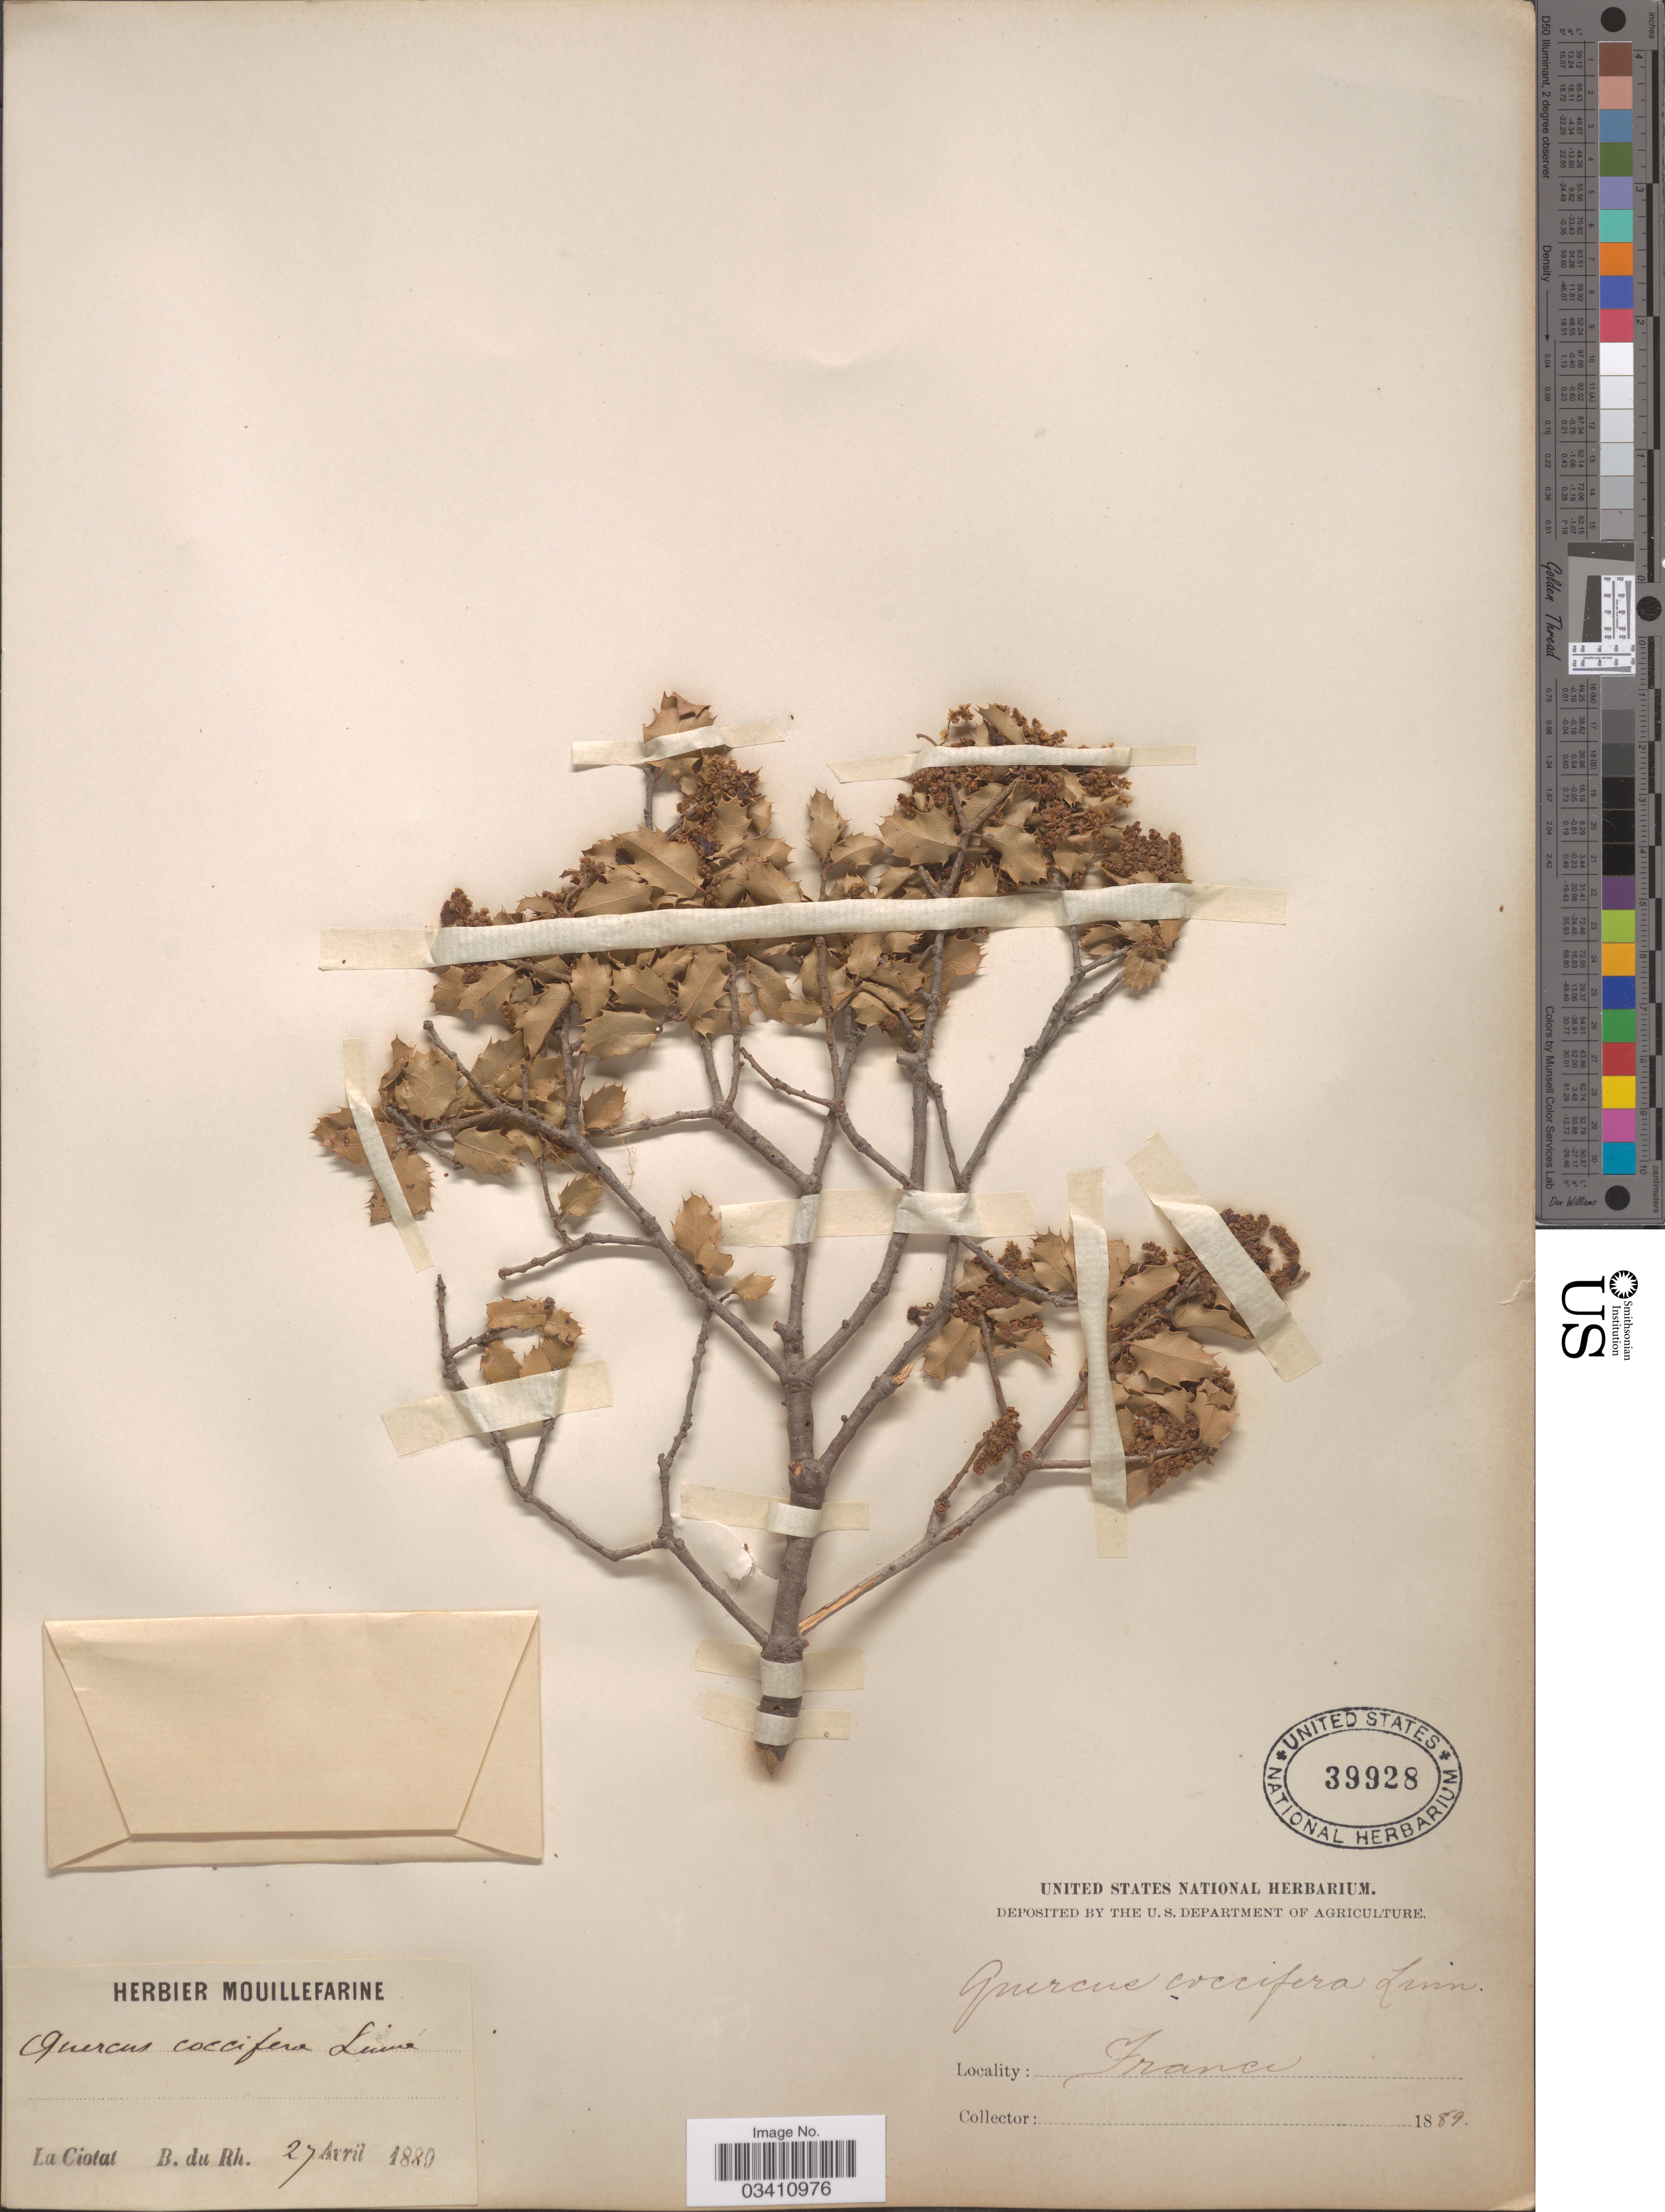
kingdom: Plantae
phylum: Tracheophyta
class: Magnoliopsida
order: Fagales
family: Fagaceae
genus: Quercus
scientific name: Quercus coccifera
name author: L.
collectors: ex herb. Mouillefarine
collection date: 1889-04-27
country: France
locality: La Ciotat. B. du Rh.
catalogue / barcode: US 39928